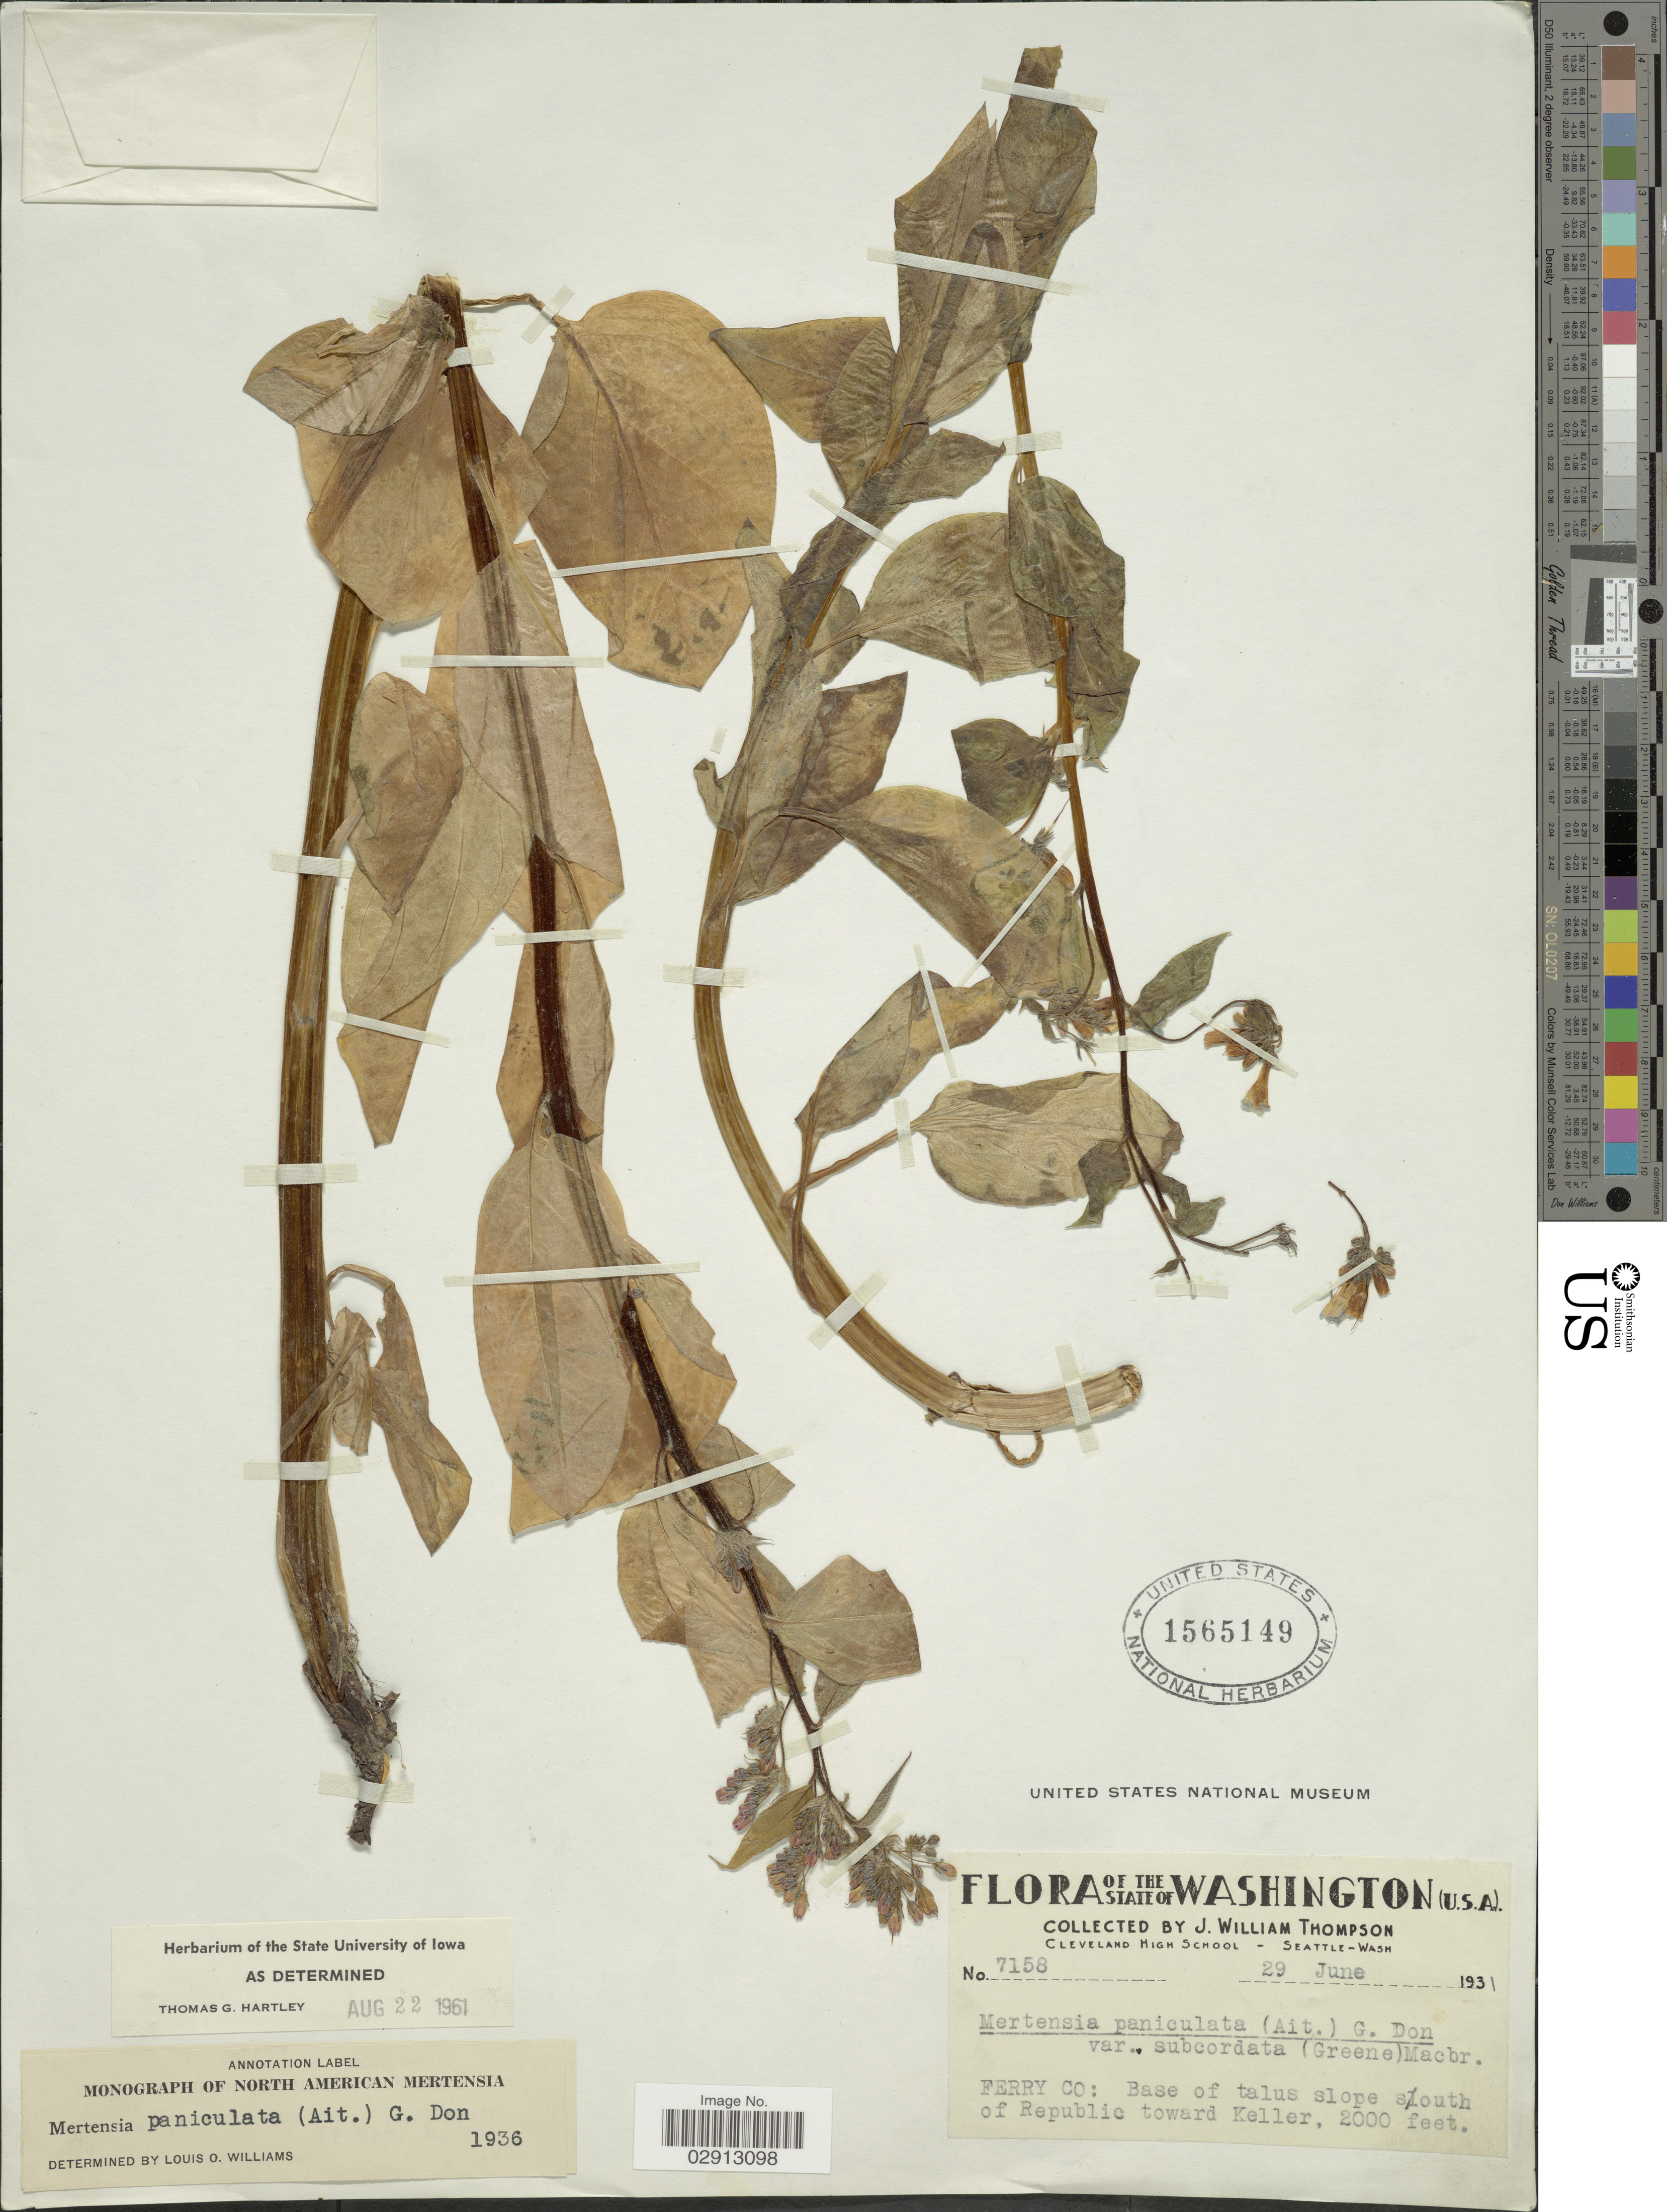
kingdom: Plantae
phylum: Tracheophyta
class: Magnoliopsida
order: Boraginales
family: Boraginaceae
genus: Mertensia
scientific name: Mertensia paniculata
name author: (Aiton) G. Don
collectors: J. W. Thompson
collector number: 7158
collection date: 1931-06-29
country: United States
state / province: Washington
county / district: Ferry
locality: Ferry Co: Base of talus slope south of Republic toward Keller.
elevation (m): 610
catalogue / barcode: US 1565149